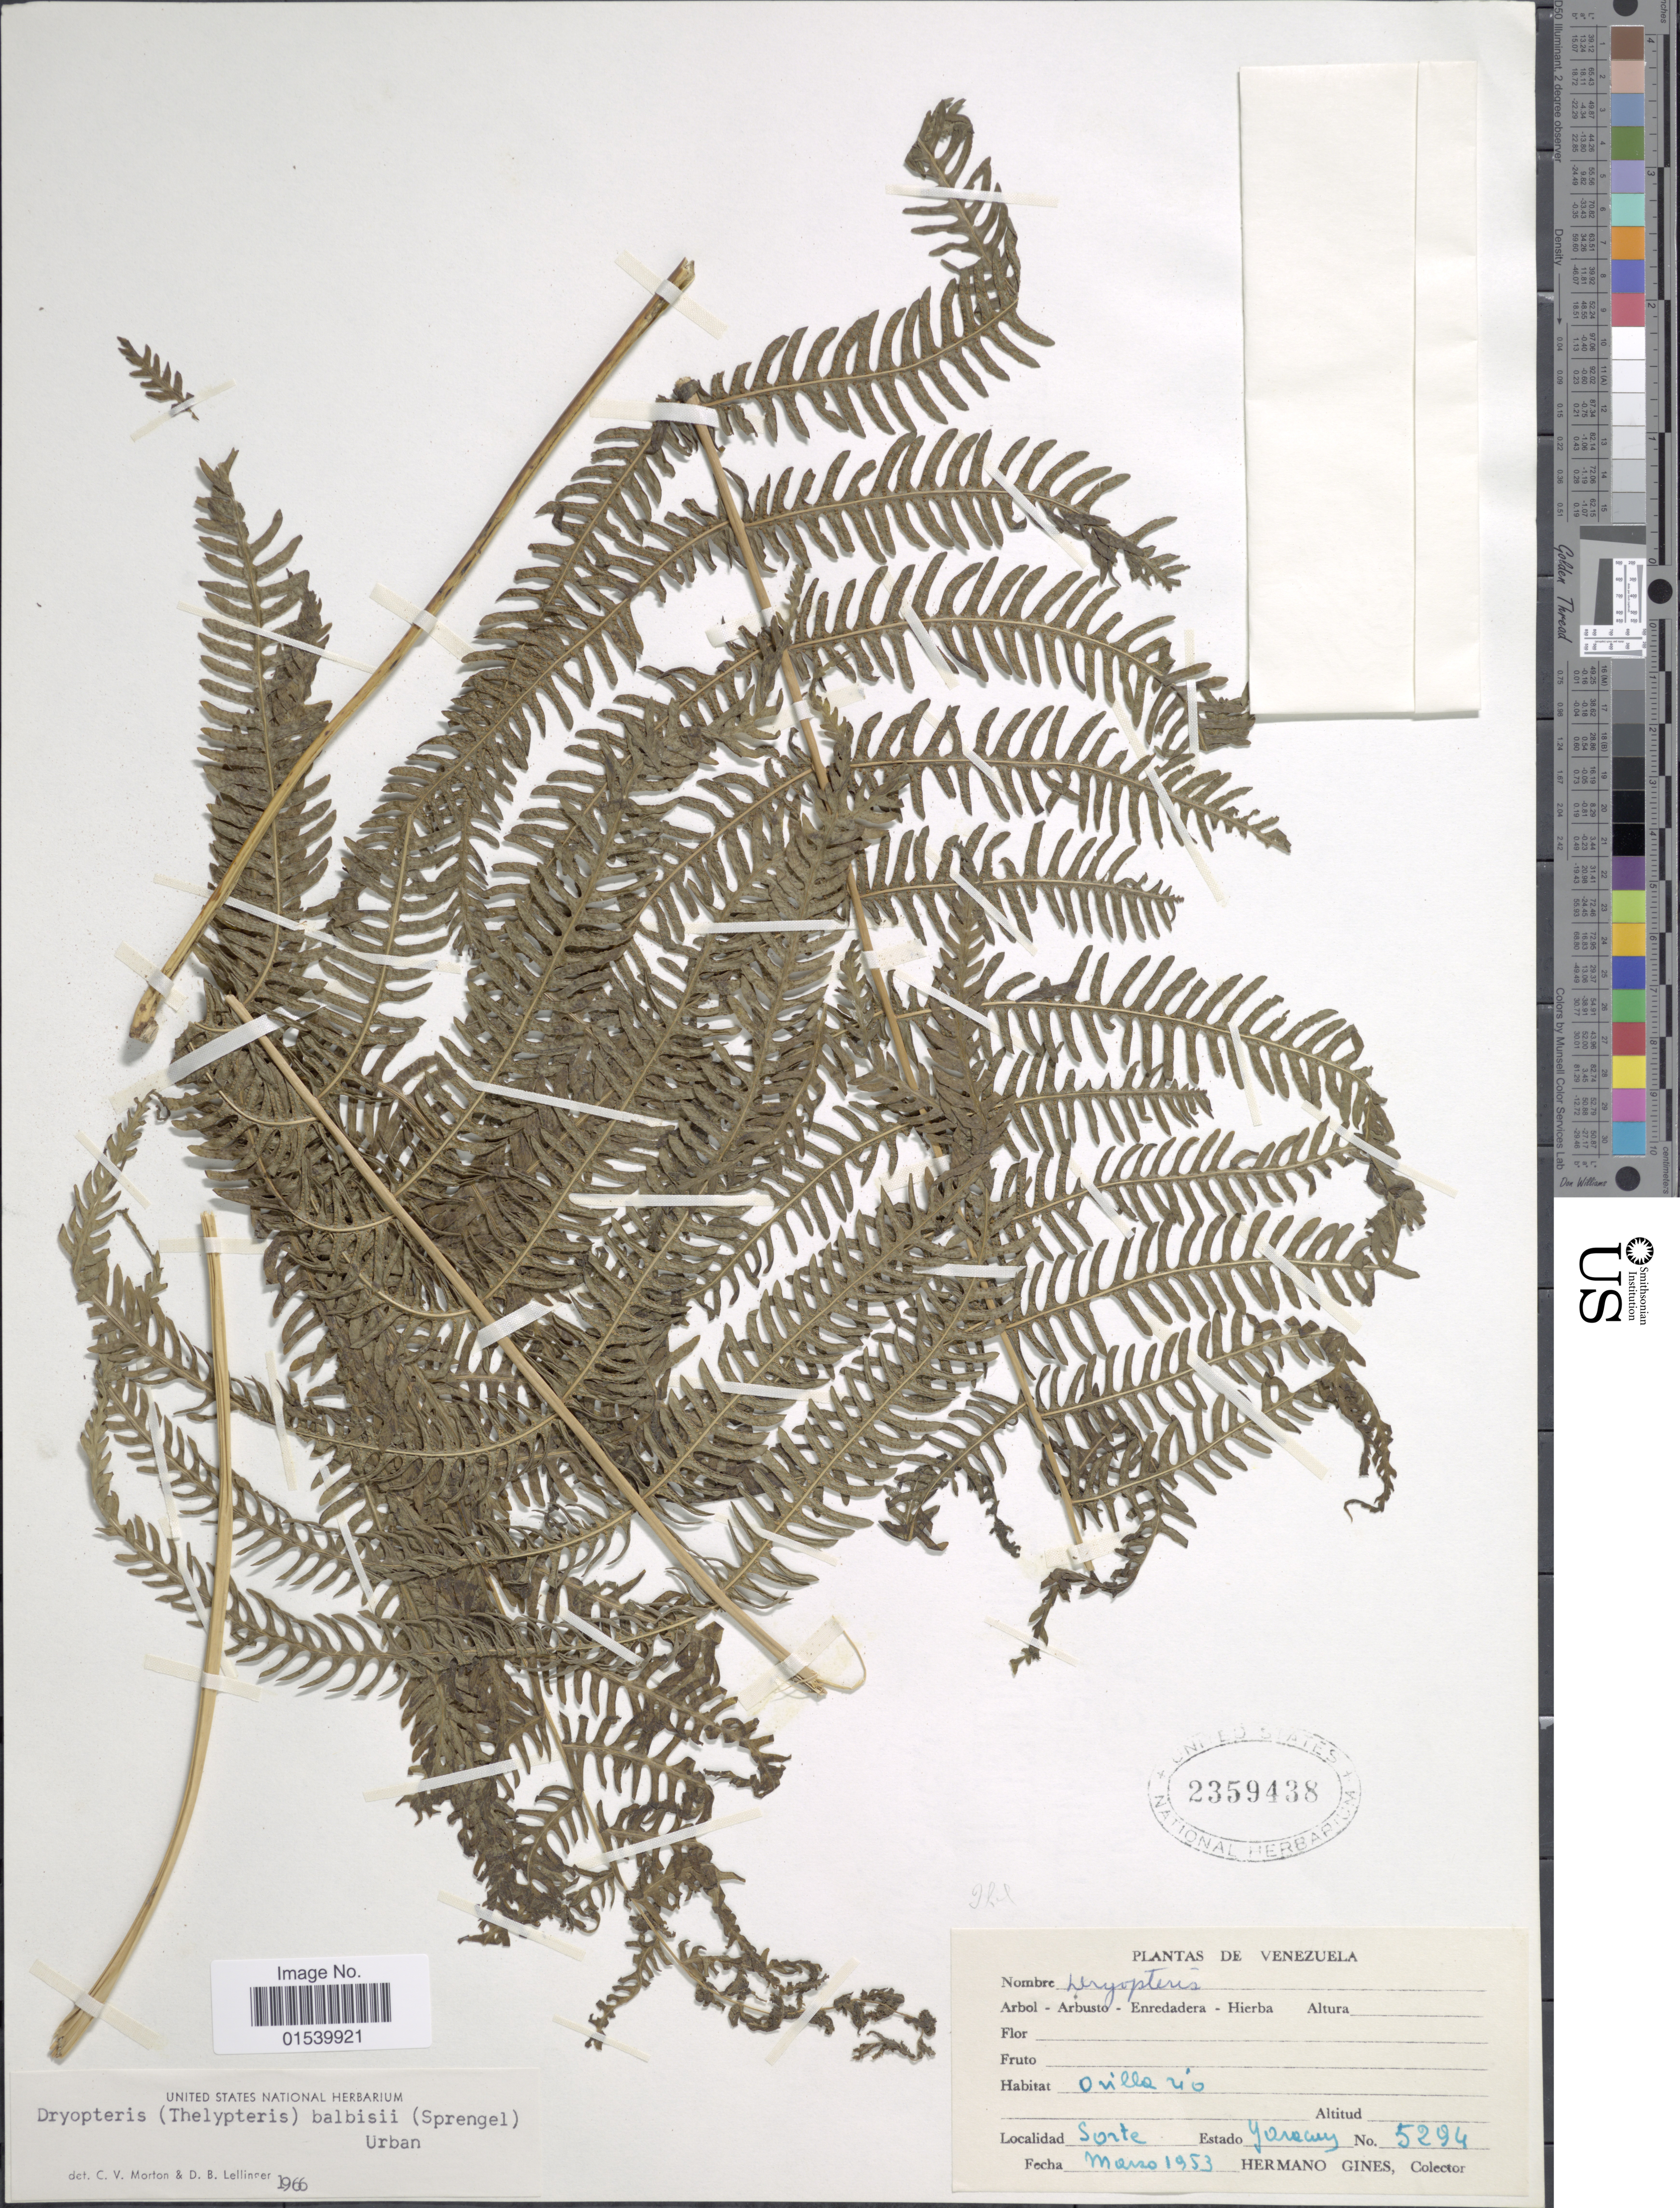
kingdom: Plantae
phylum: Tracheophyta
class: Polypodiopsida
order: Polypodiales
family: Thelypteridaceae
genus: Amauropelta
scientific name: Amauropelta balbisii (Spreng.) comb. nov., ined. 2015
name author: (Spreng.)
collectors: Bro. Gines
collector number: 5294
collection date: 1953-03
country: Venezuela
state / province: Yaracuy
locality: Sorte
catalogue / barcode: US 2359438